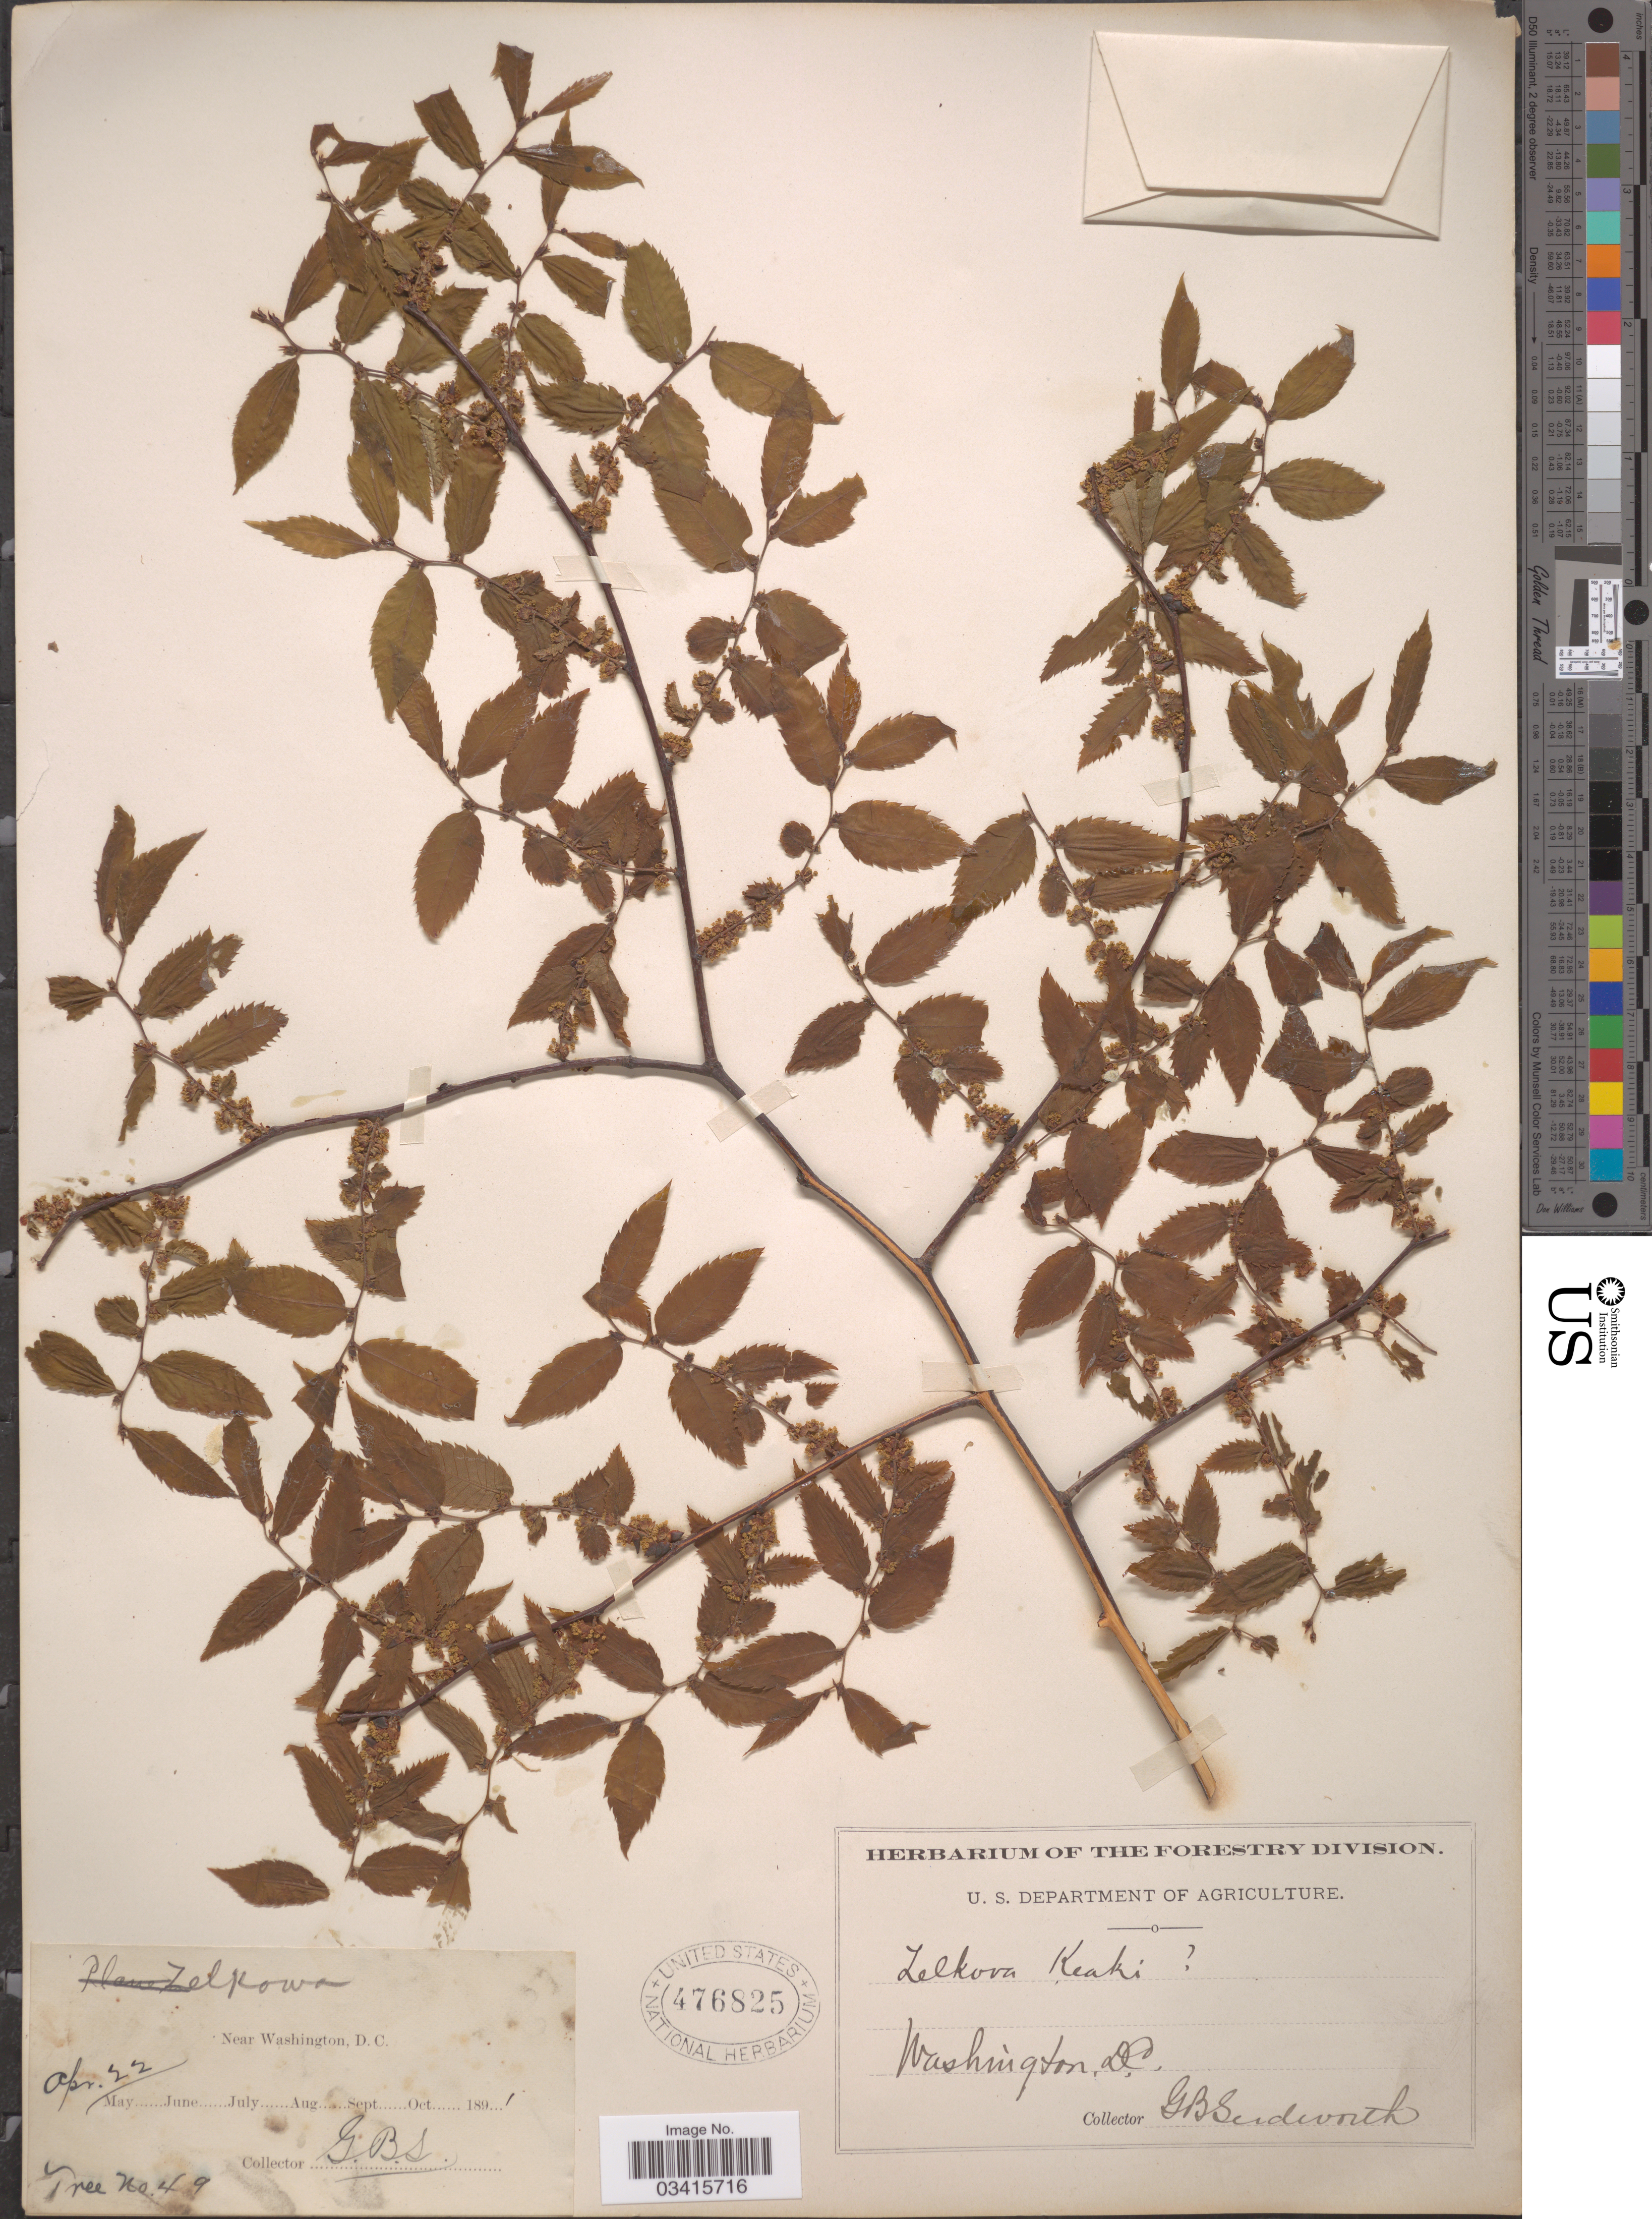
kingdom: Plantae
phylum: Tracheophyta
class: Magnoliopsida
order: Rosales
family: Ulmaceae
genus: Zelkova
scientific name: Zelkova serrata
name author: (Thunb.) Makino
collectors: G. B. Sudworth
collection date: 1891-04-22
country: United States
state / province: Washington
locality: Near Washington, D.C.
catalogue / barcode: US 476825